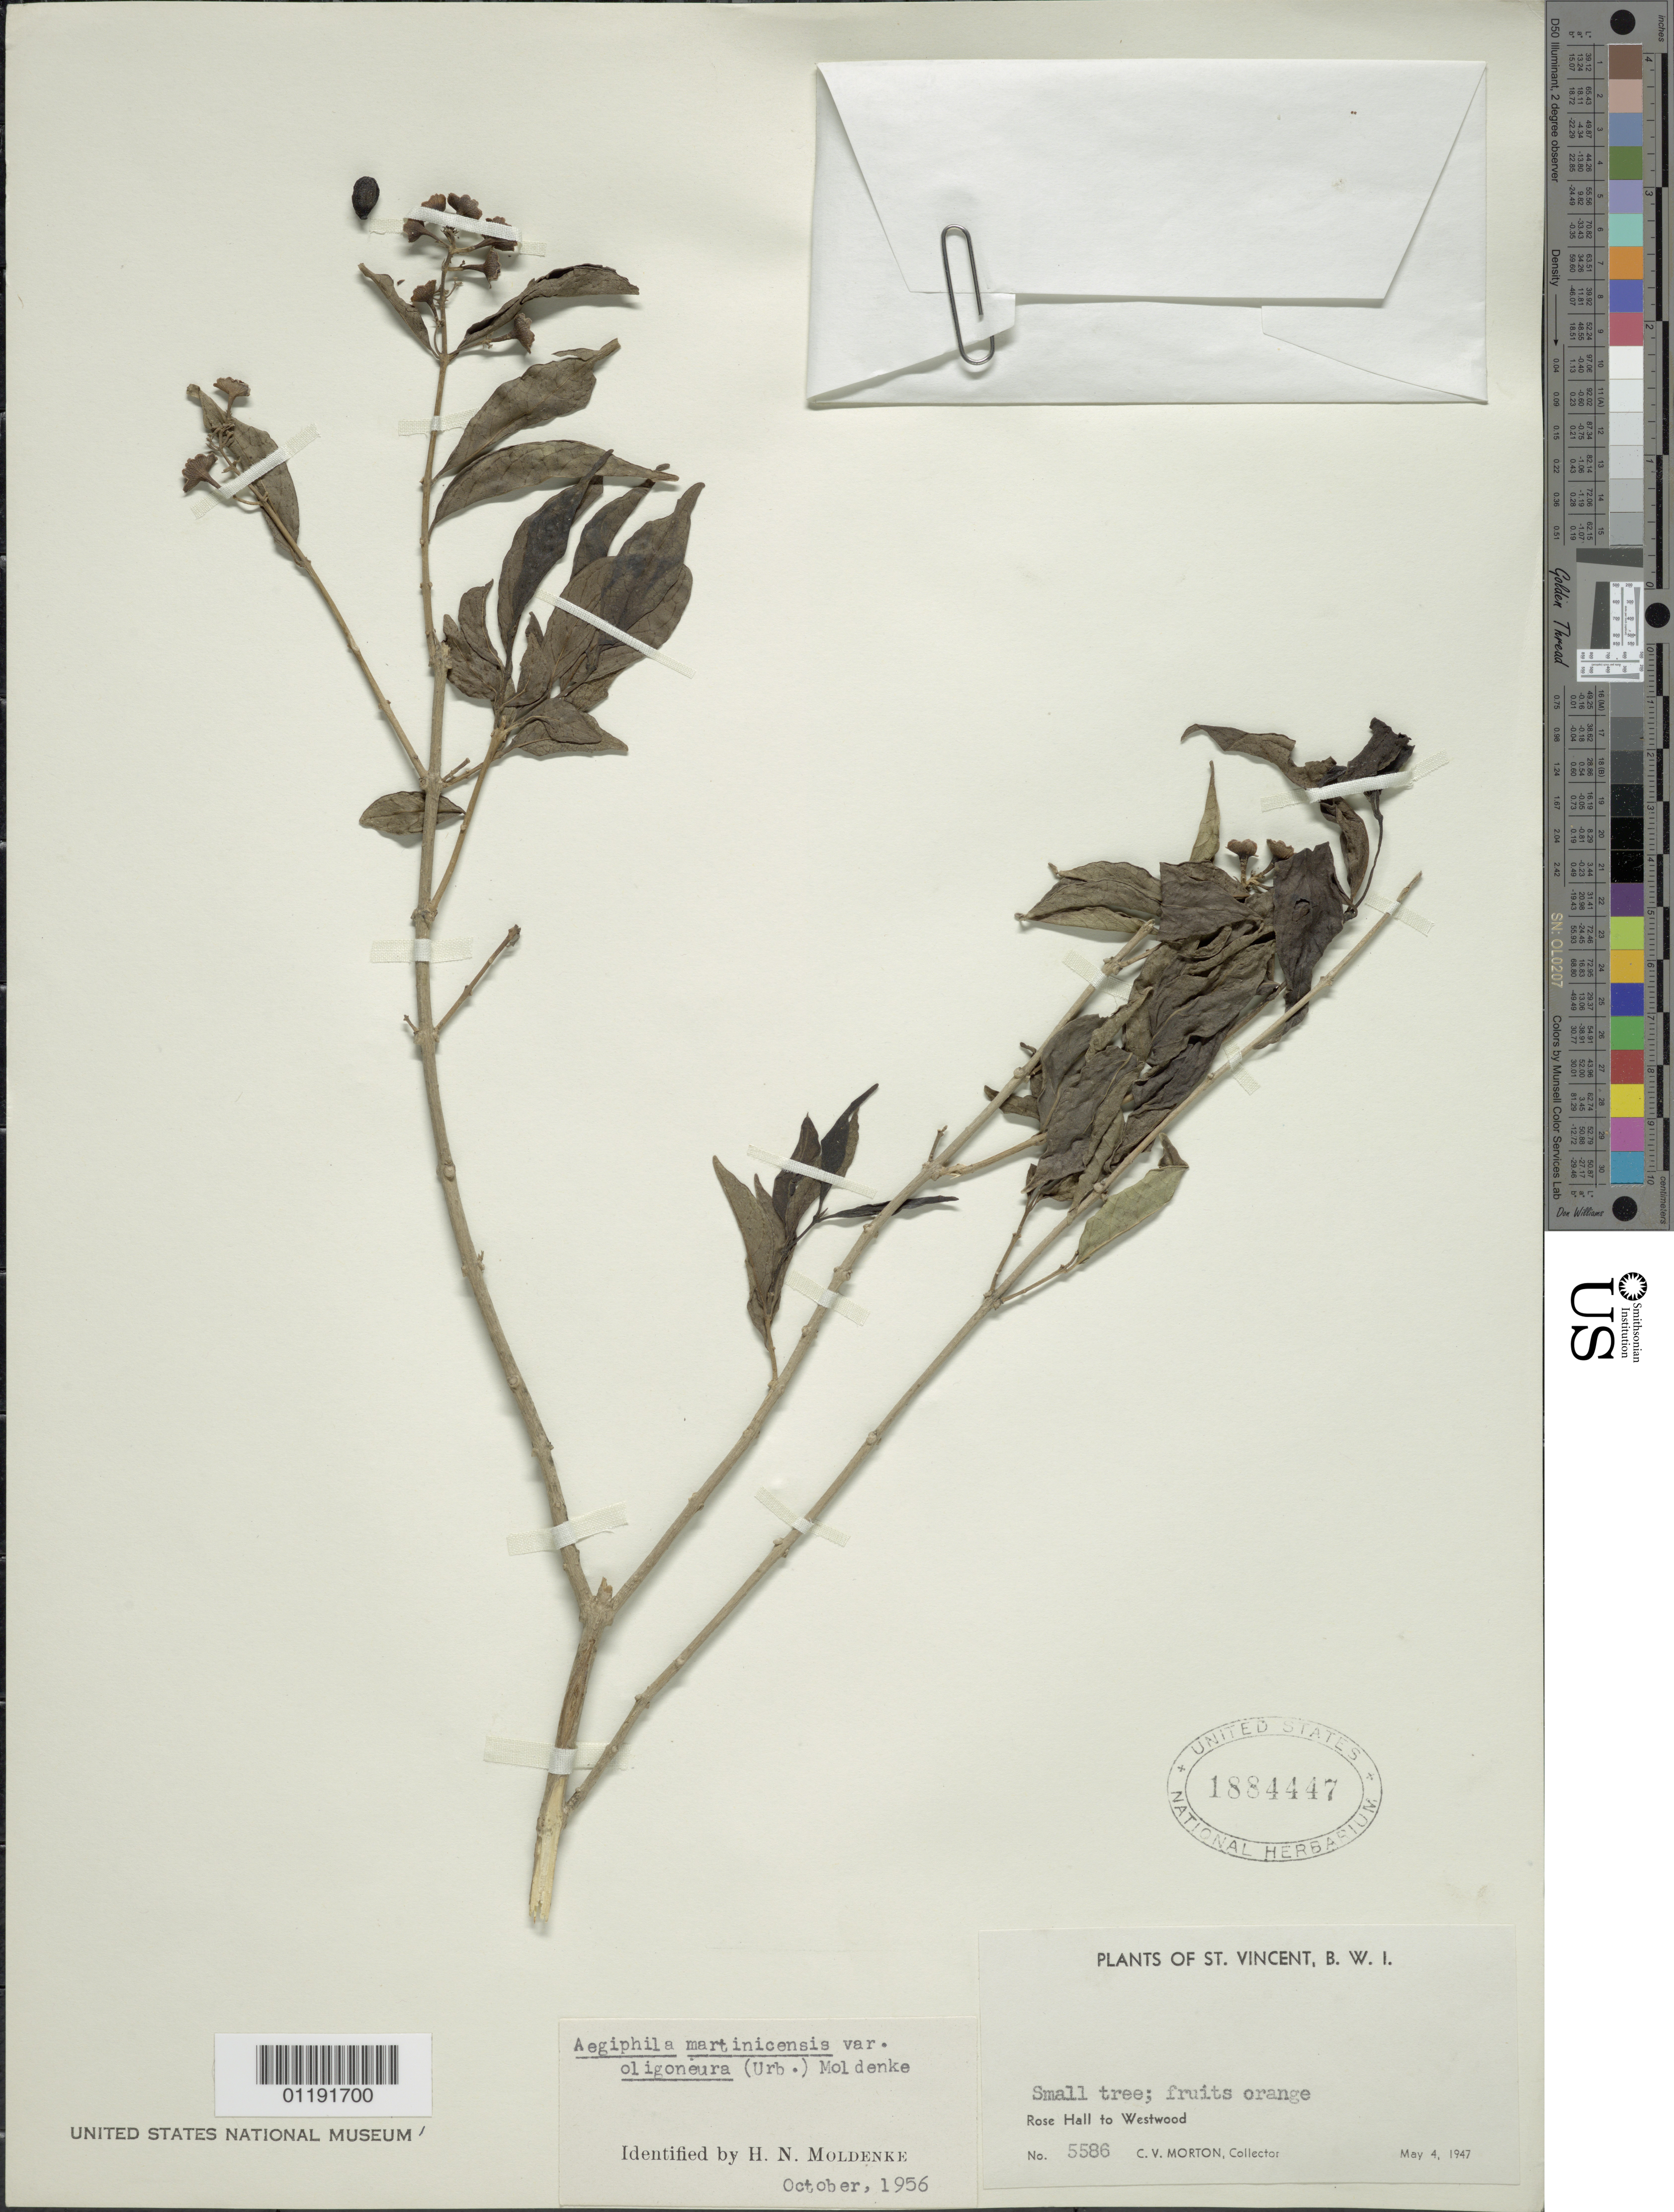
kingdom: Plantae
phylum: Tracheophyta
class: Magnoliopsida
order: Lamiales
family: Lamiaceae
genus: Aegiphila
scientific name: Aegiphila martinicensis var. oligoneura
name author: (Urb.) Moldenke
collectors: C. V. Morton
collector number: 5586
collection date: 1947-05-04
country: St. Vincent - Grenadines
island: St. Vincent Island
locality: Rose Hall to Westwood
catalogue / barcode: US 1884447